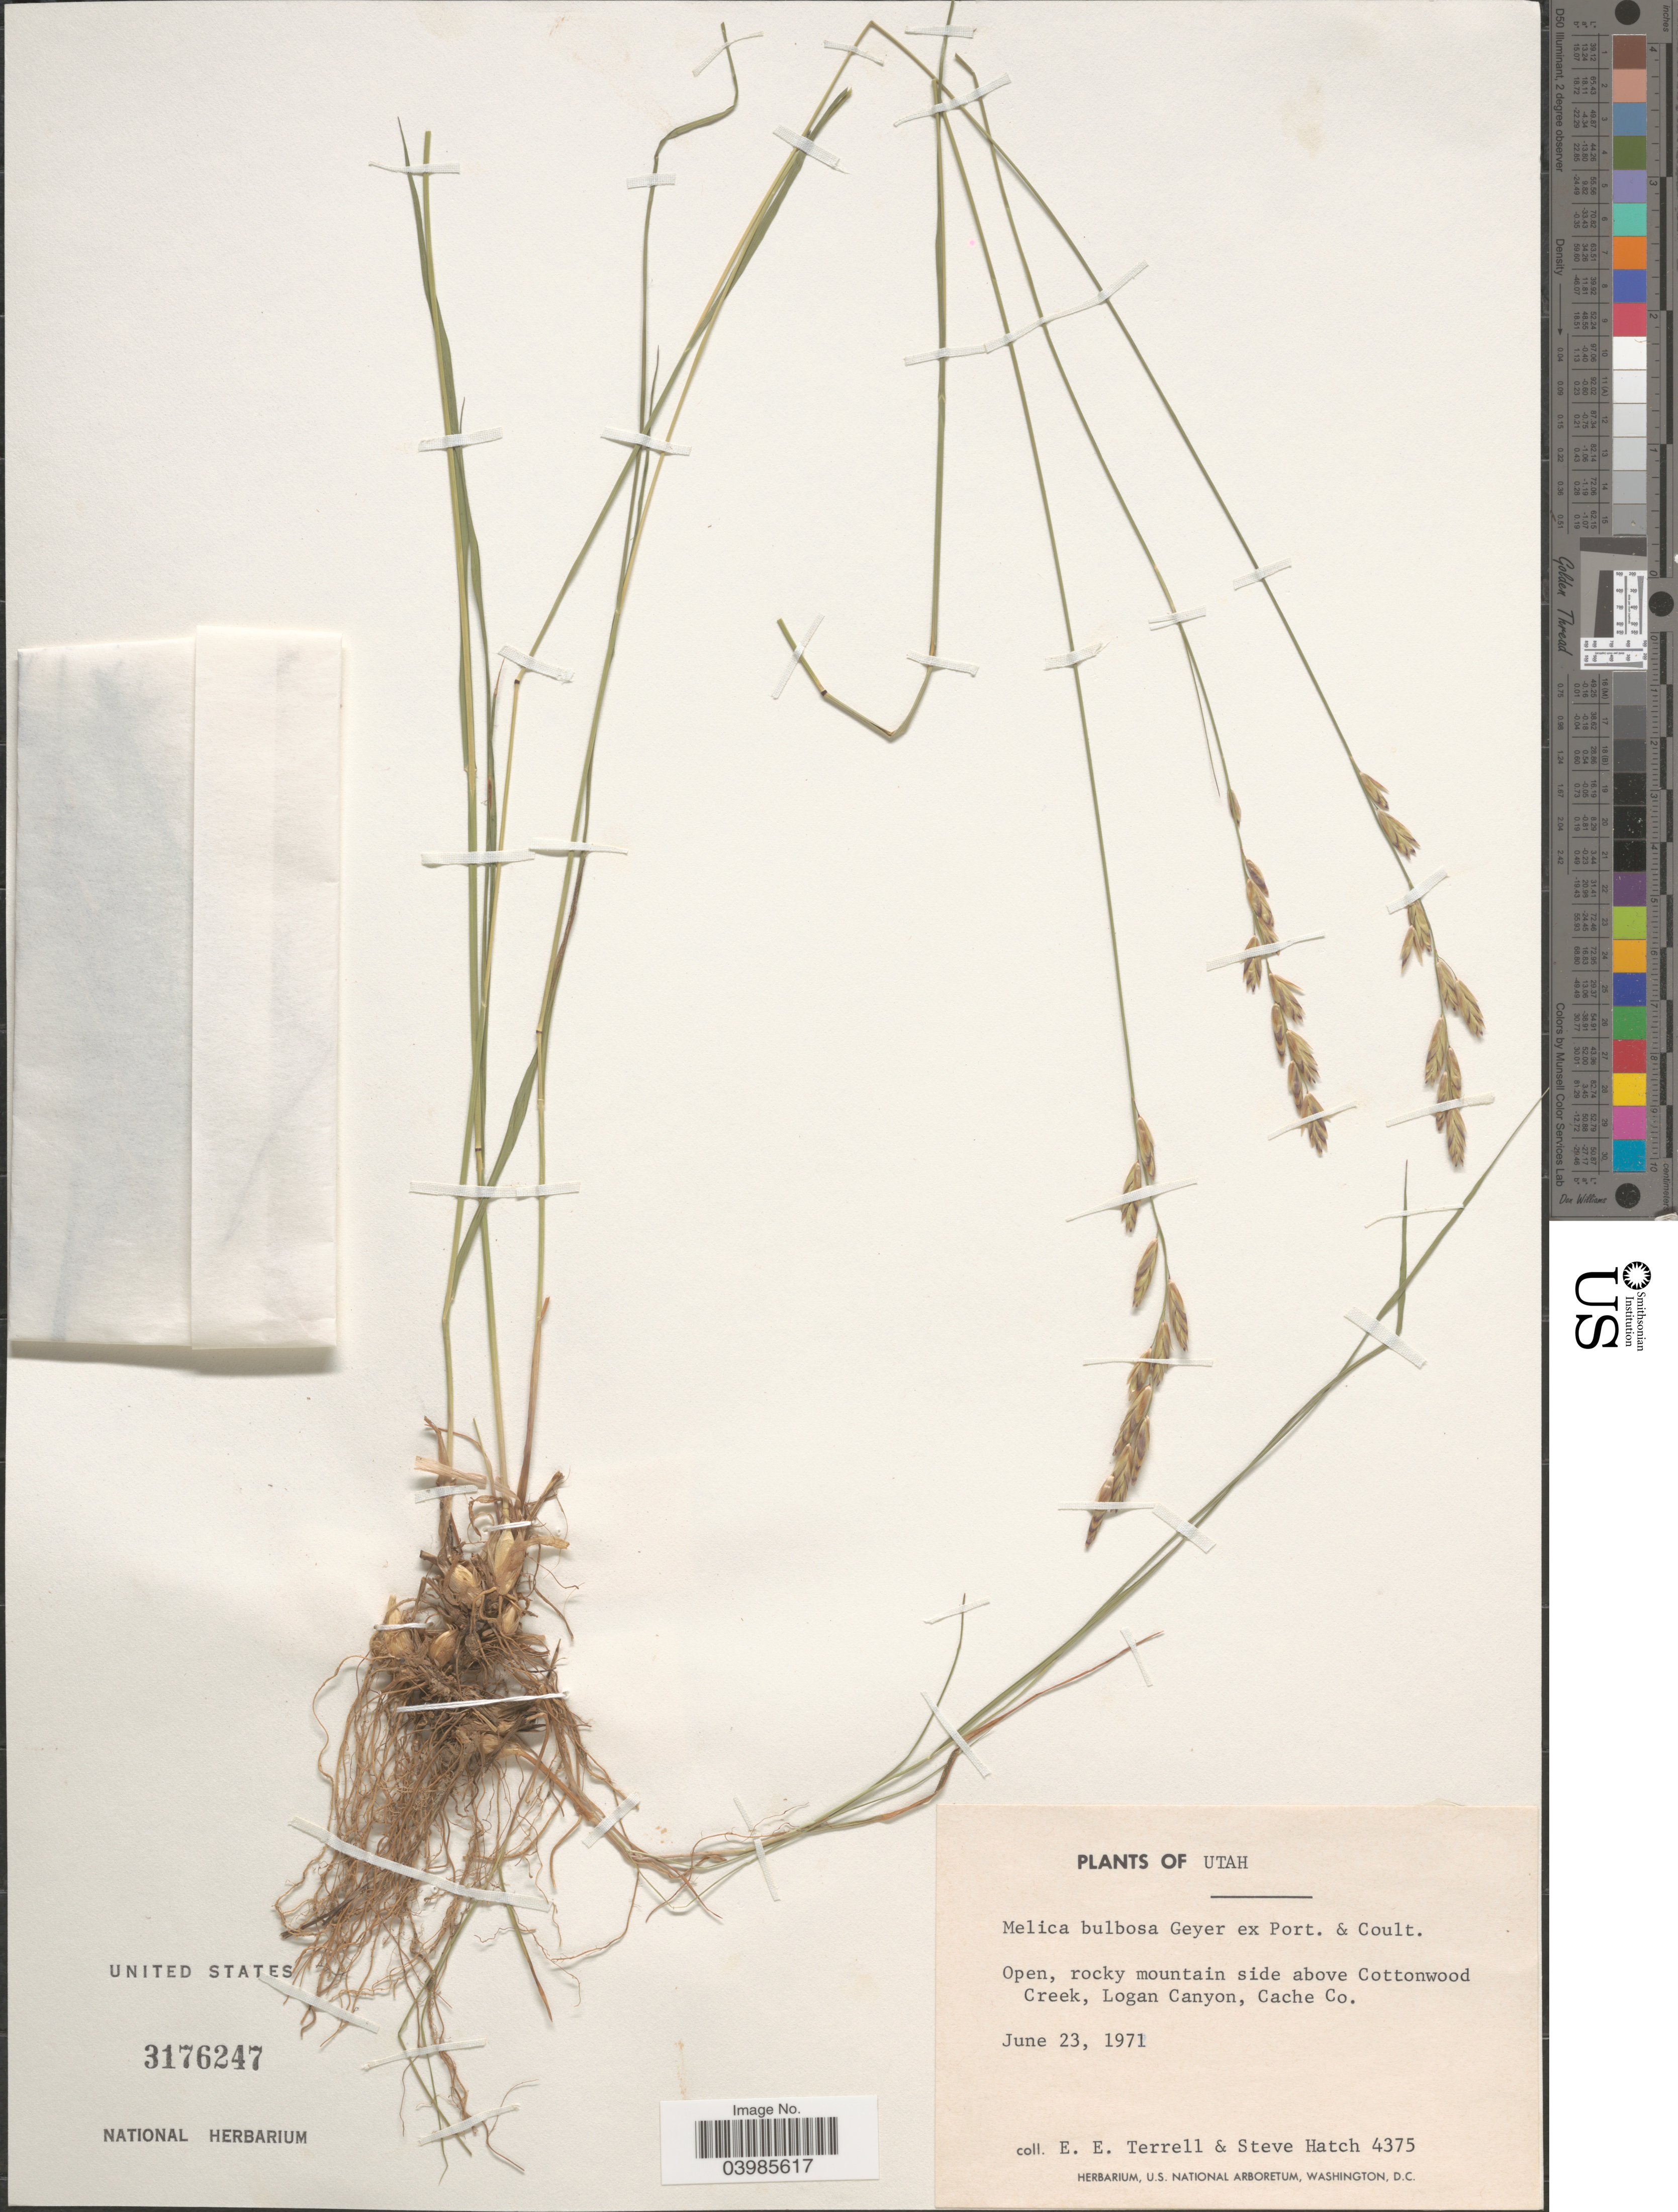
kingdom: Plantae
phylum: Tracheophyta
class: Liliopsida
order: Poales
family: Poaceae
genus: Melica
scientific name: Melica bulbosa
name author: Geyer ex Porter & J.M. Coult.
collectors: E. E. Terrell & S. Hatch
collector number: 4375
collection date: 1971-06-23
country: United States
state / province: Utah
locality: Mountain side above Cottonwood Creek, Logan Canyon, Cache Co.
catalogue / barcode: US 3176247